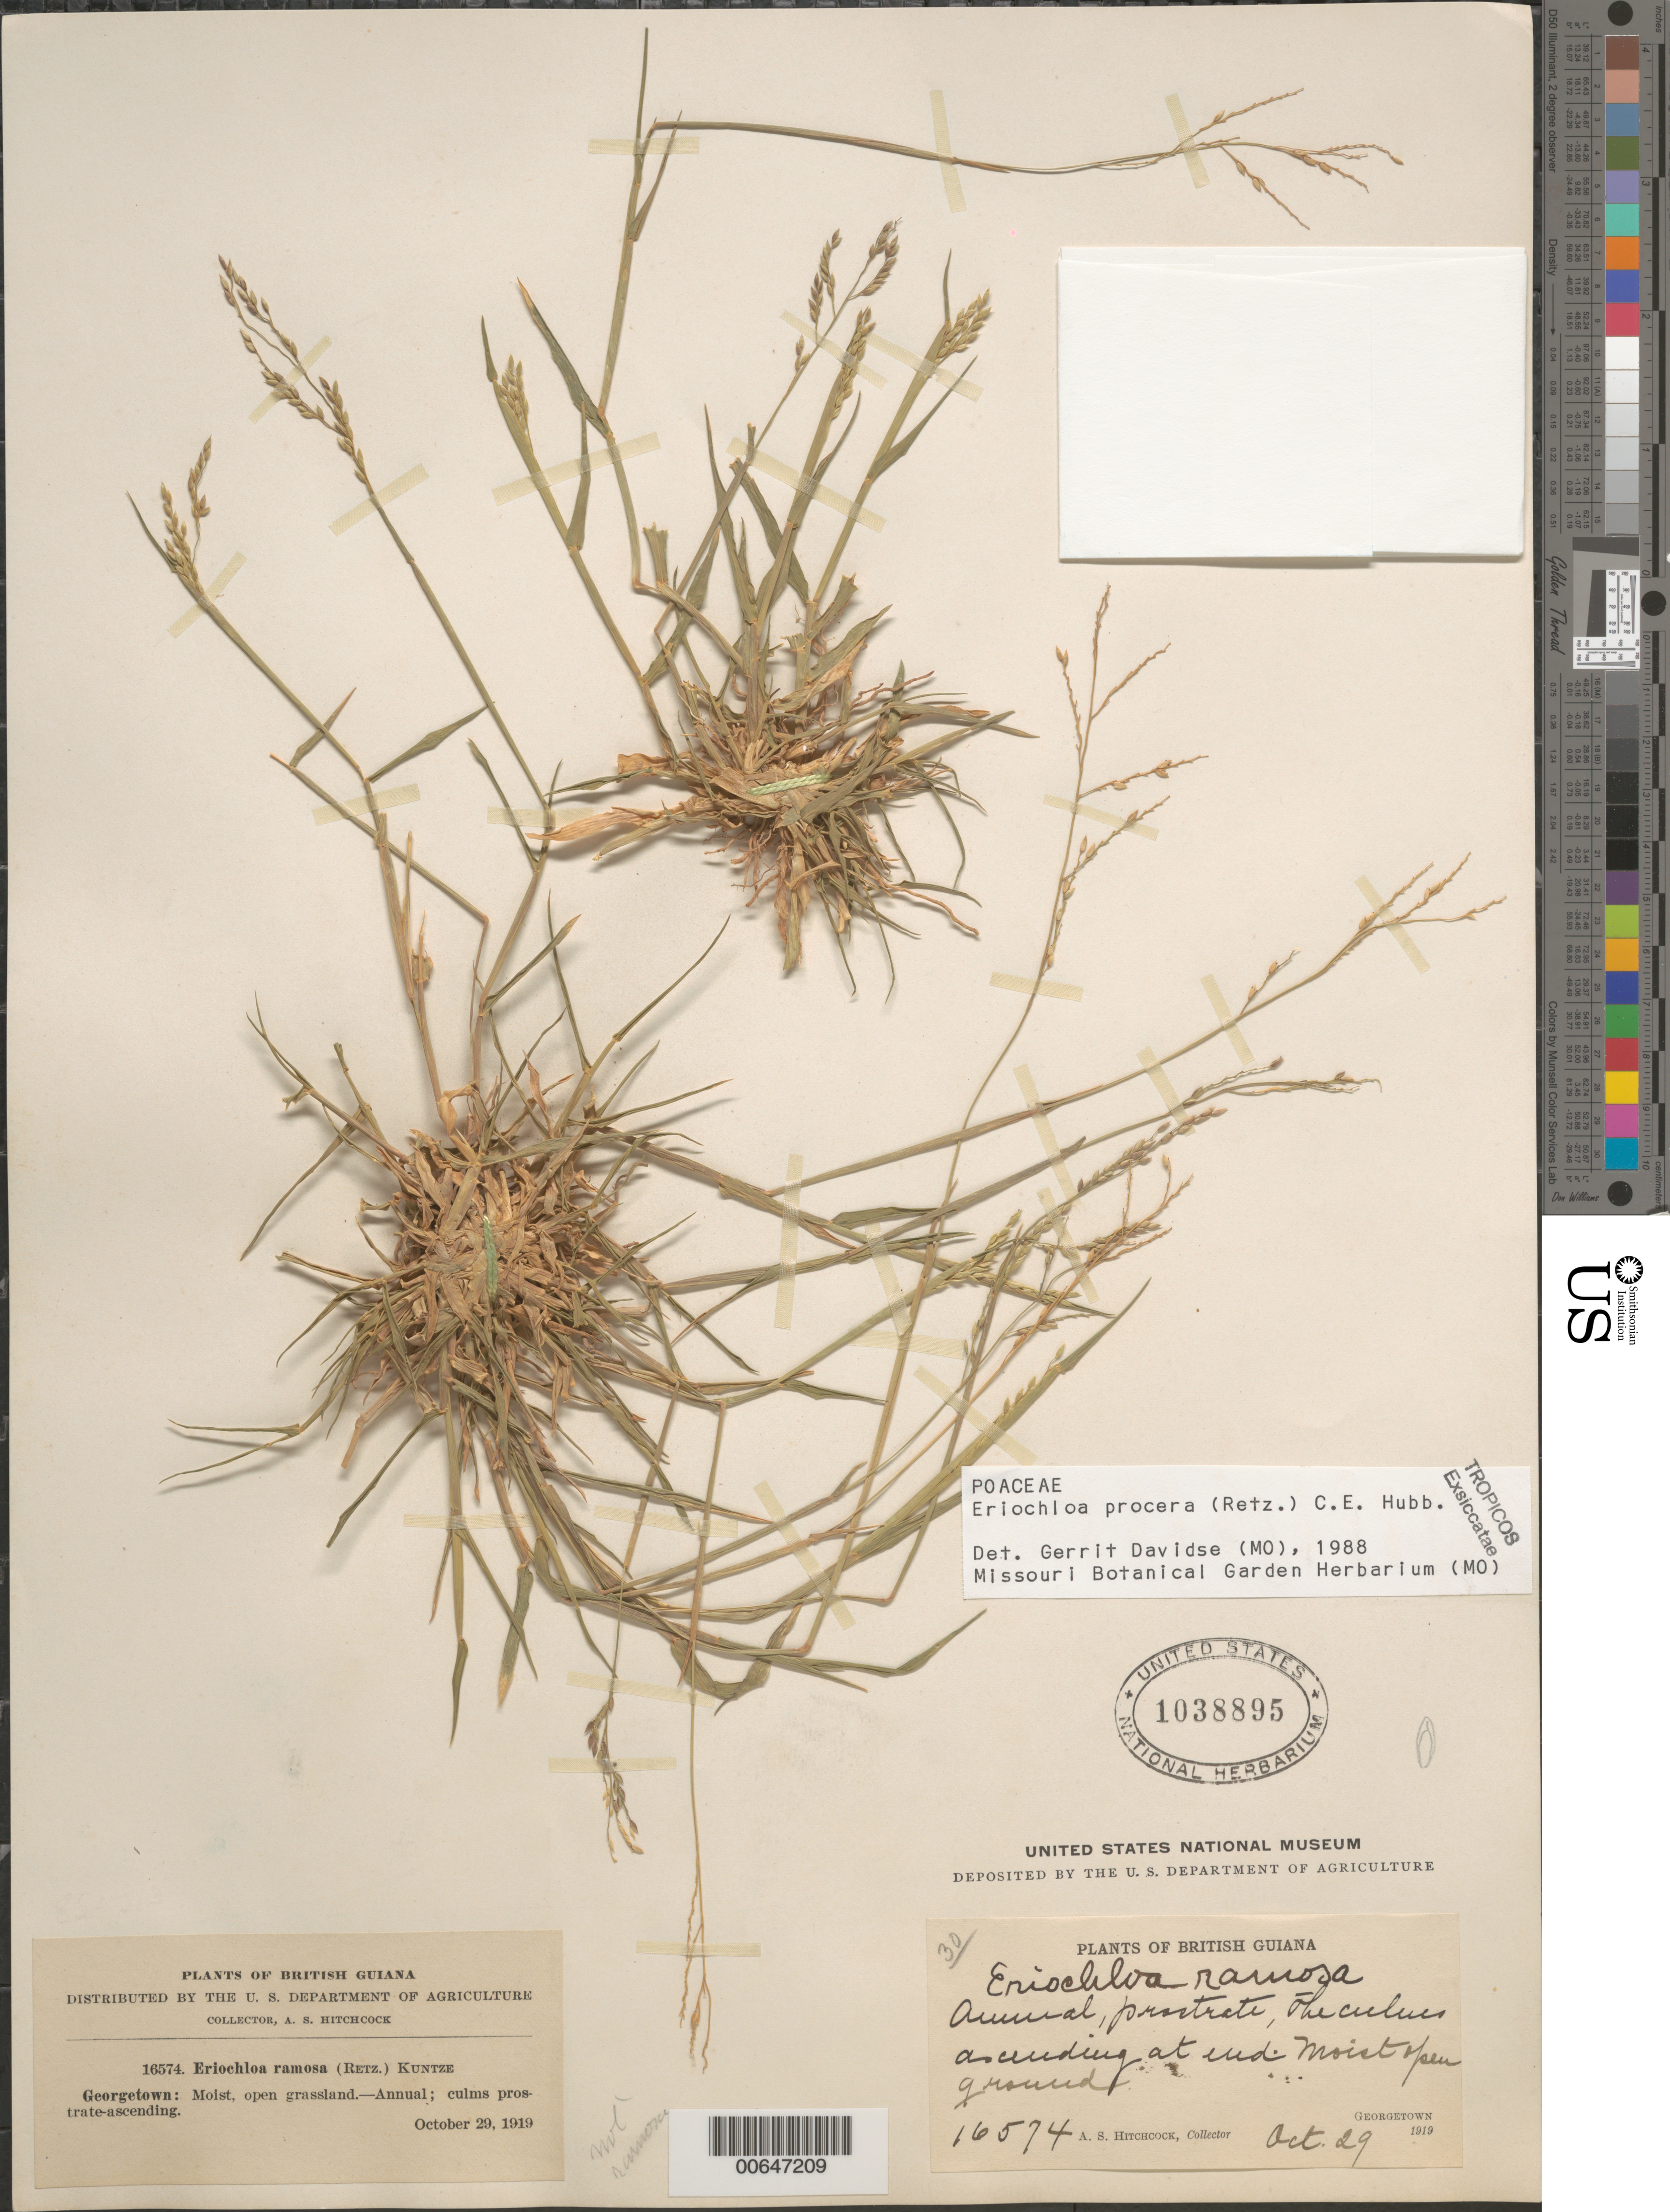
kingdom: Plantae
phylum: Tracheophyta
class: Liliopsida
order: Poales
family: Poaceae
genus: Eriochloa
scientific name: Eriochloa procera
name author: (Retz.) C.E. Hubb.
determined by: Davidse, Gerrit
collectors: A. S. Hitchcock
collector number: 16574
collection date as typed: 29-Oct-19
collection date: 1919-10-29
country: Guyana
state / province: Demerara-Mahaica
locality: Georgetown, seacoast E of sea wall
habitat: Moist, open grassland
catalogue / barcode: US 1038895